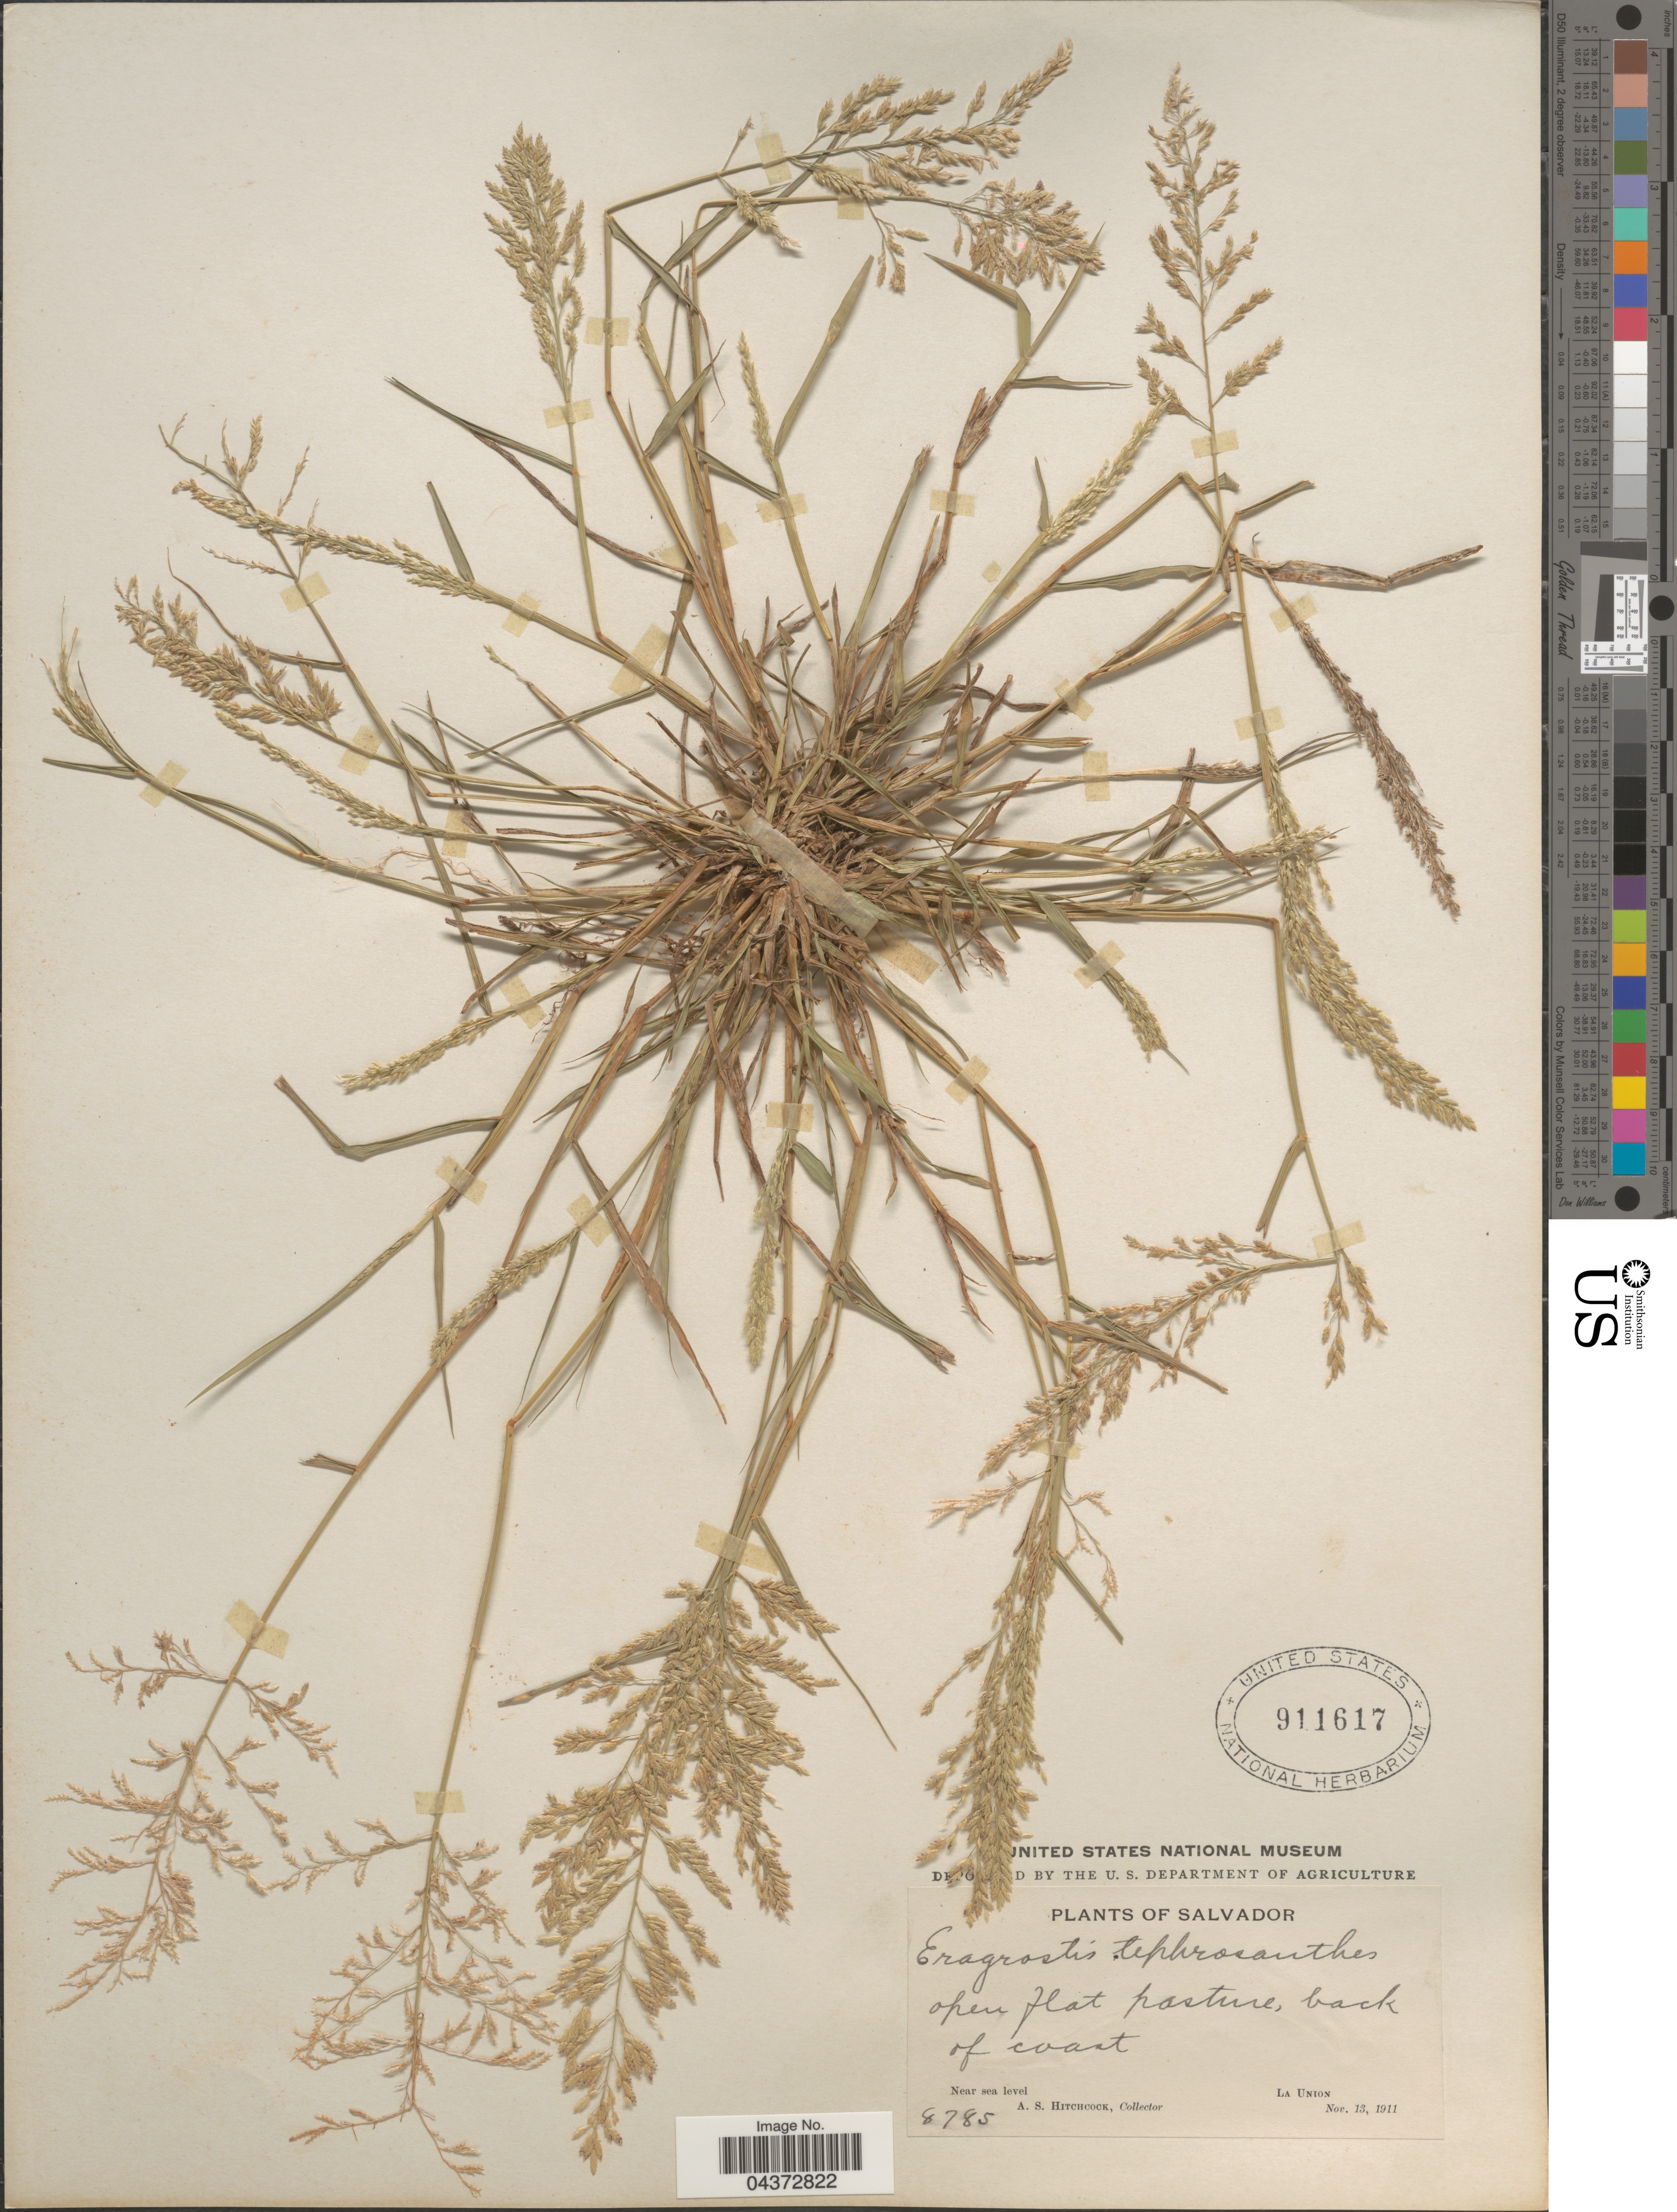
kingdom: Plantae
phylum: Tracheophyta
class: Liliopsida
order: Poales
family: Poaceae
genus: Eragrostis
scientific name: Eragrostis pectinacea var. miserrima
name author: (E. Fourn.) Reeder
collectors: A. S. Hitchcock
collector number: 8785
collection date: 1911-11-13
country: El Salvador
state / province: La Union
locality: Back of coast.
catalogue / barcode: US 911617